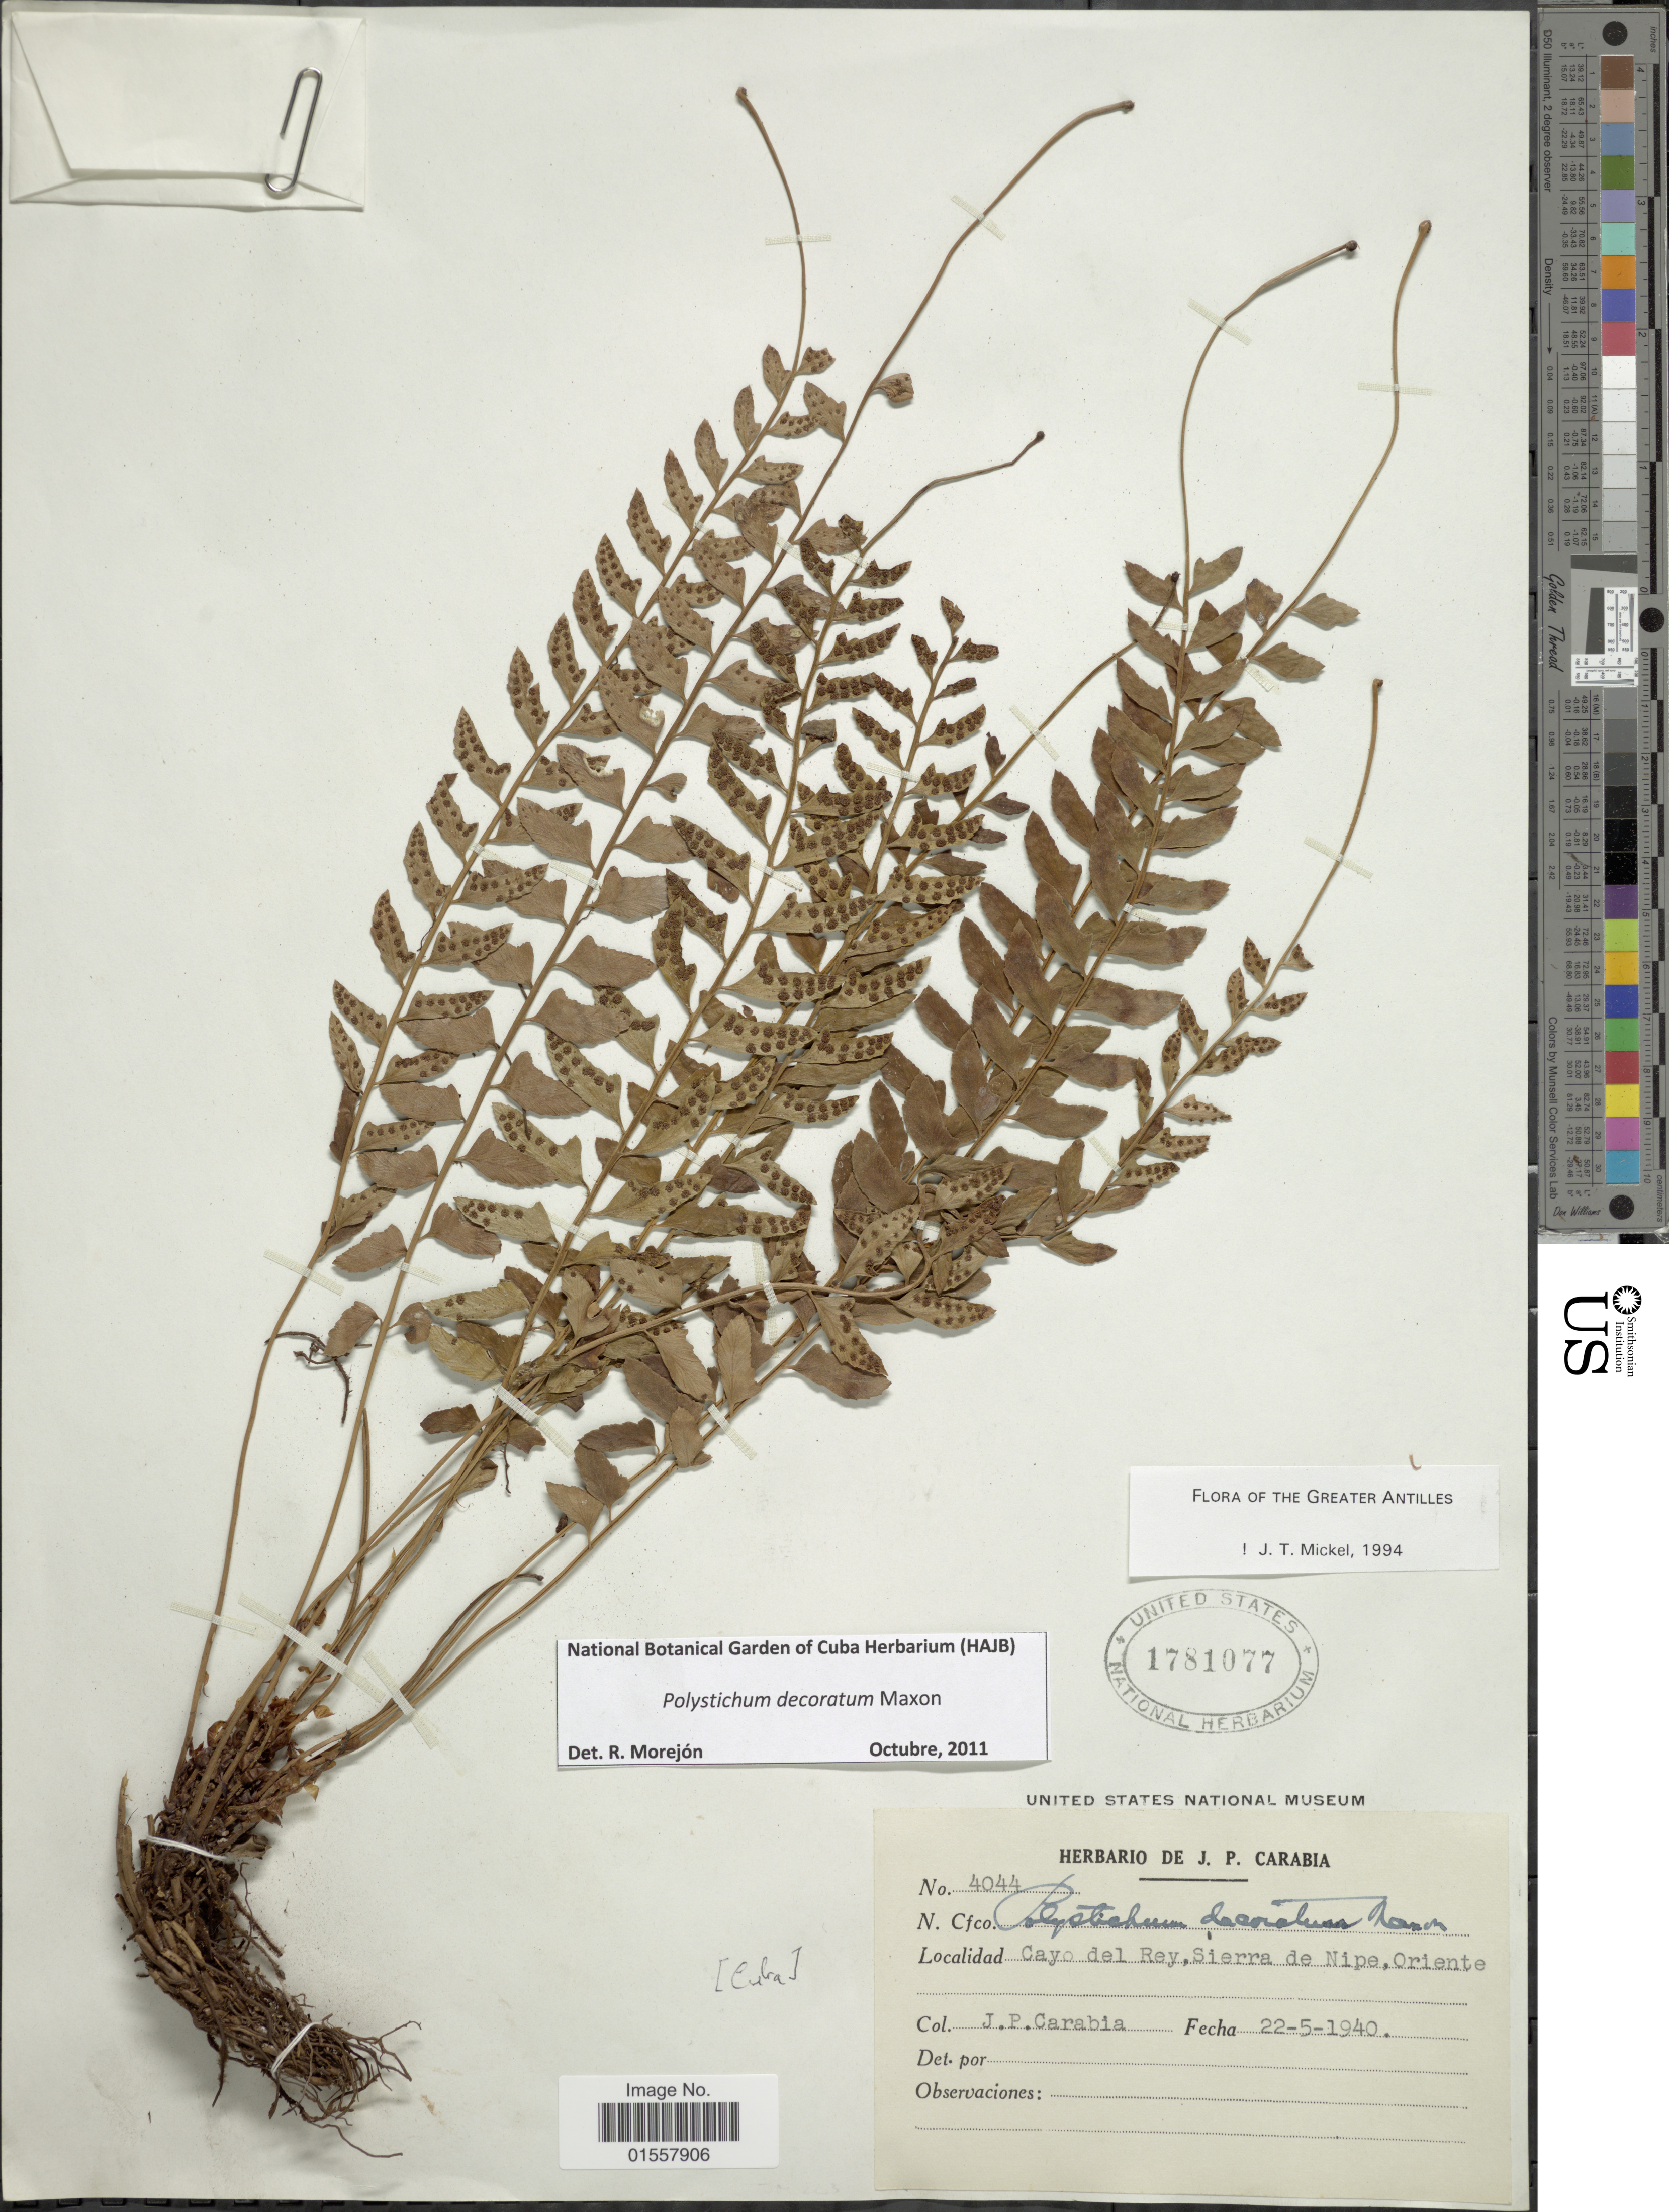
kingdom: Plantae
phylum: Tracheophyta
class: Polypodiopsida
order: Polypodiales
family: Dryopteridaceae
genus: Polystichum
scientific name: Polystichum decoratum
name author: Maxon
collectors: J. Carabia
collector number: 4044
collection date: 1940-05-22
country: Cuba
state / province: Oriente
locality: Cayo del Rey, Sierra de Nipe, Oriente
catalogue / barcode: US 1781077